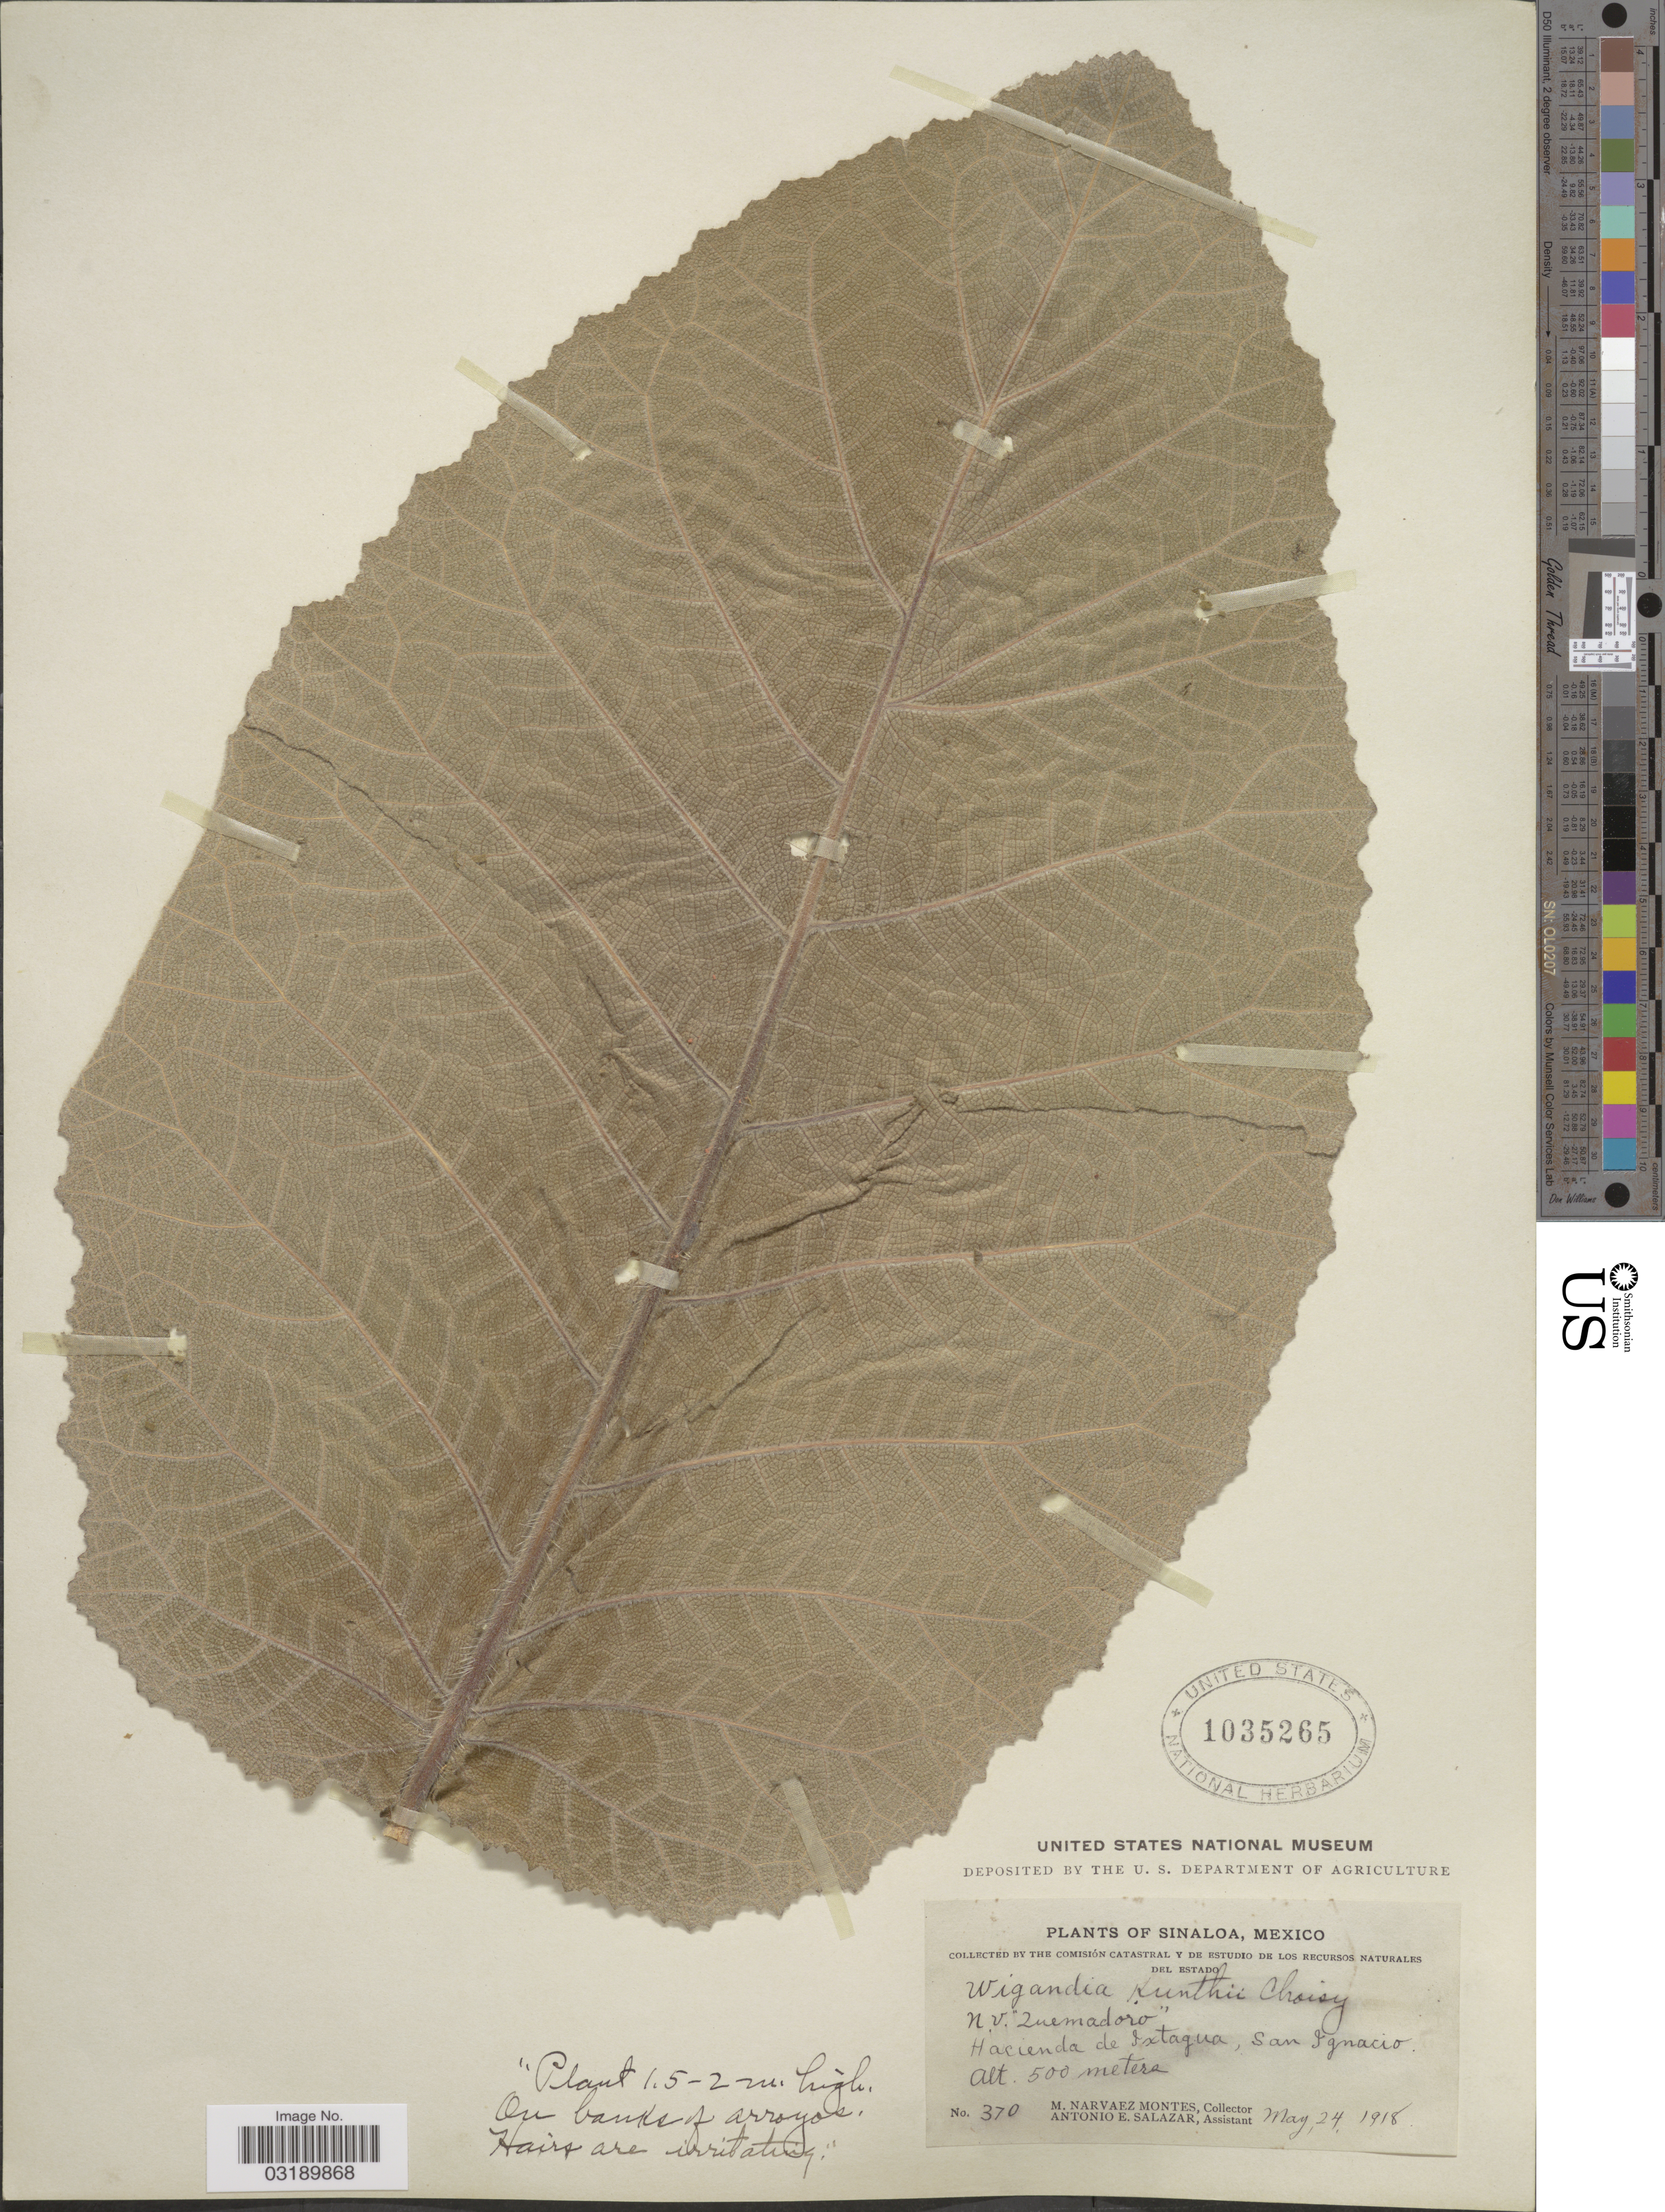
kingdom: Plantae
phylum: Tracheophyta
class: Magnoliopsida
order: Boraginales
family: Namaceae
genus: Wigandia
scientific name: Wigandia kunthii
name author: Choisy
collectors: M. Narvaez-Montes & A. E. Salazar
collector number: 370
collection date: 1918-05-24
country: Mexico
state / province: Sinaloa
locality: Hacienda de Ixtagua, San Ignacio.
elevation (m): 500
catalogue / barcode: US 1035265